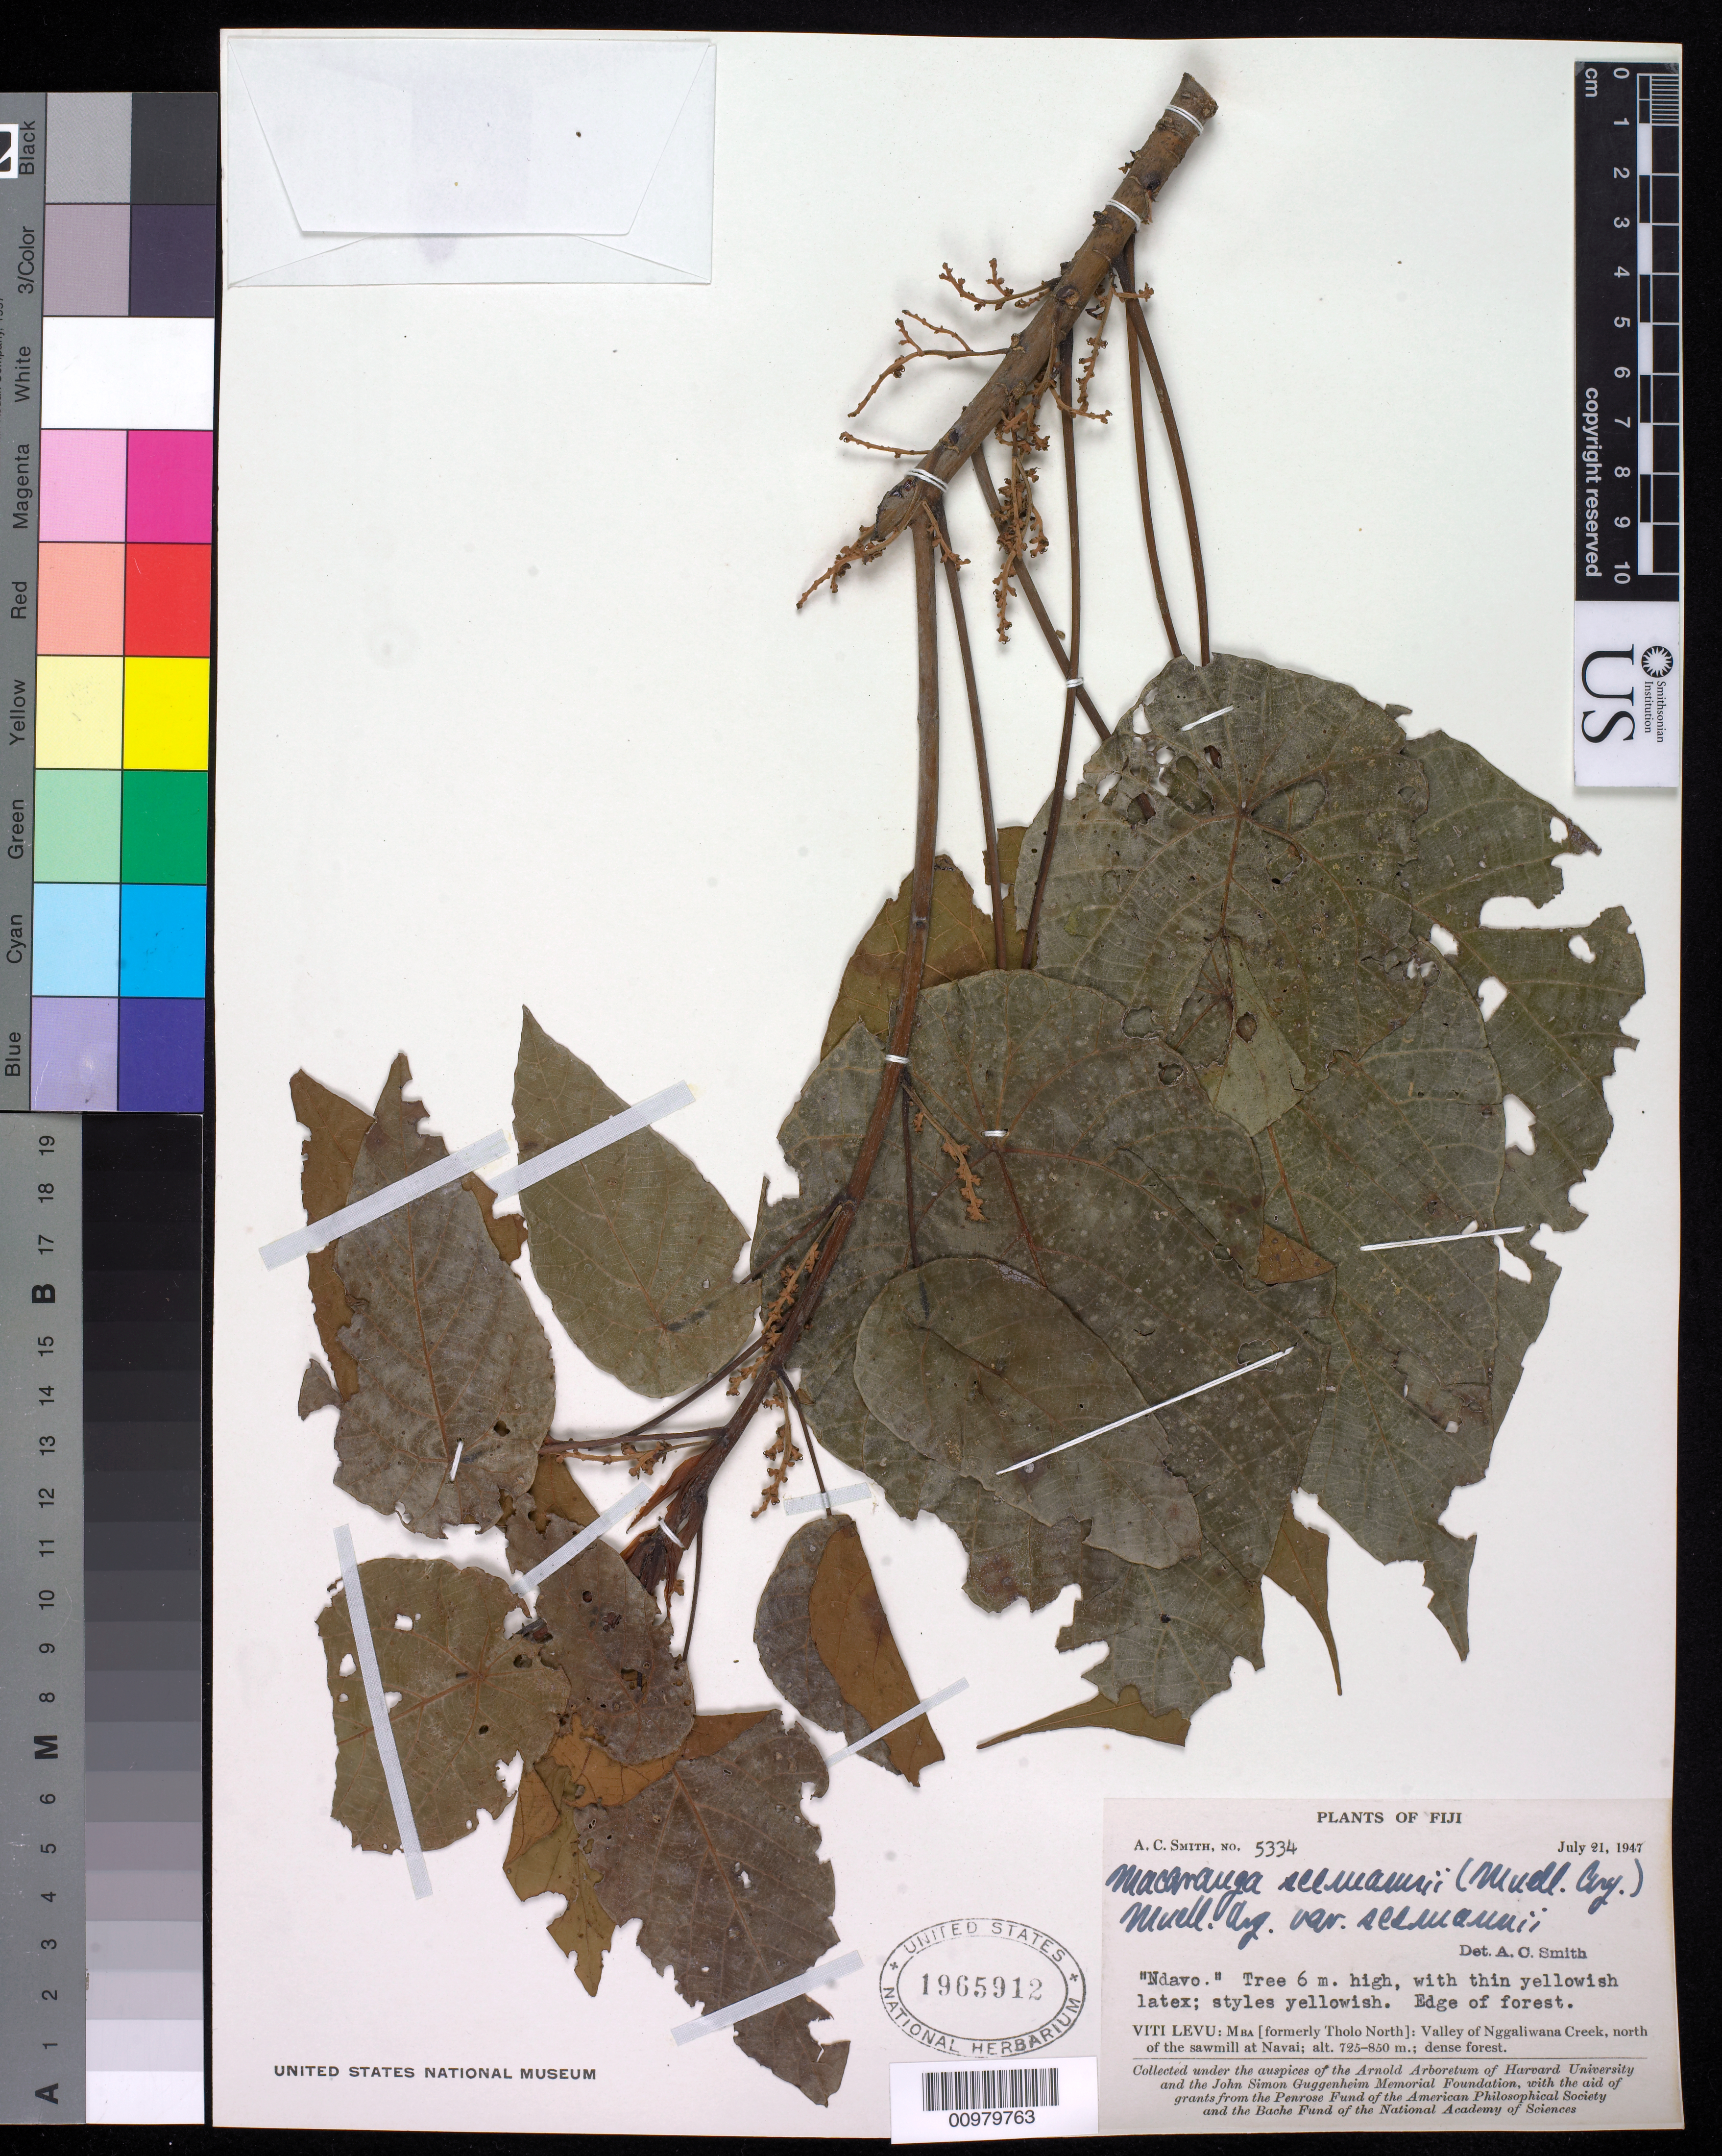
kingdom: Plantae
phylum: Tracheophyta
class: Magnoliopsida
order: Malpighiales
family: Euphorbiaceae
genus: Macaranga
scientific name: Macaranga seemanni var. capillata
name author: A.C. Sm.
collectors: C. A. Smith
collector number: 5334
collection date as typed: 21 Jul 1947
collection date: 1947-07-21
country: Fiji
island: Viti Levu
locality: Valley of Nggaliwana Creek, north of the sawmill at Navai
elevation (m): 725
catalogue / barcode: US 1965912